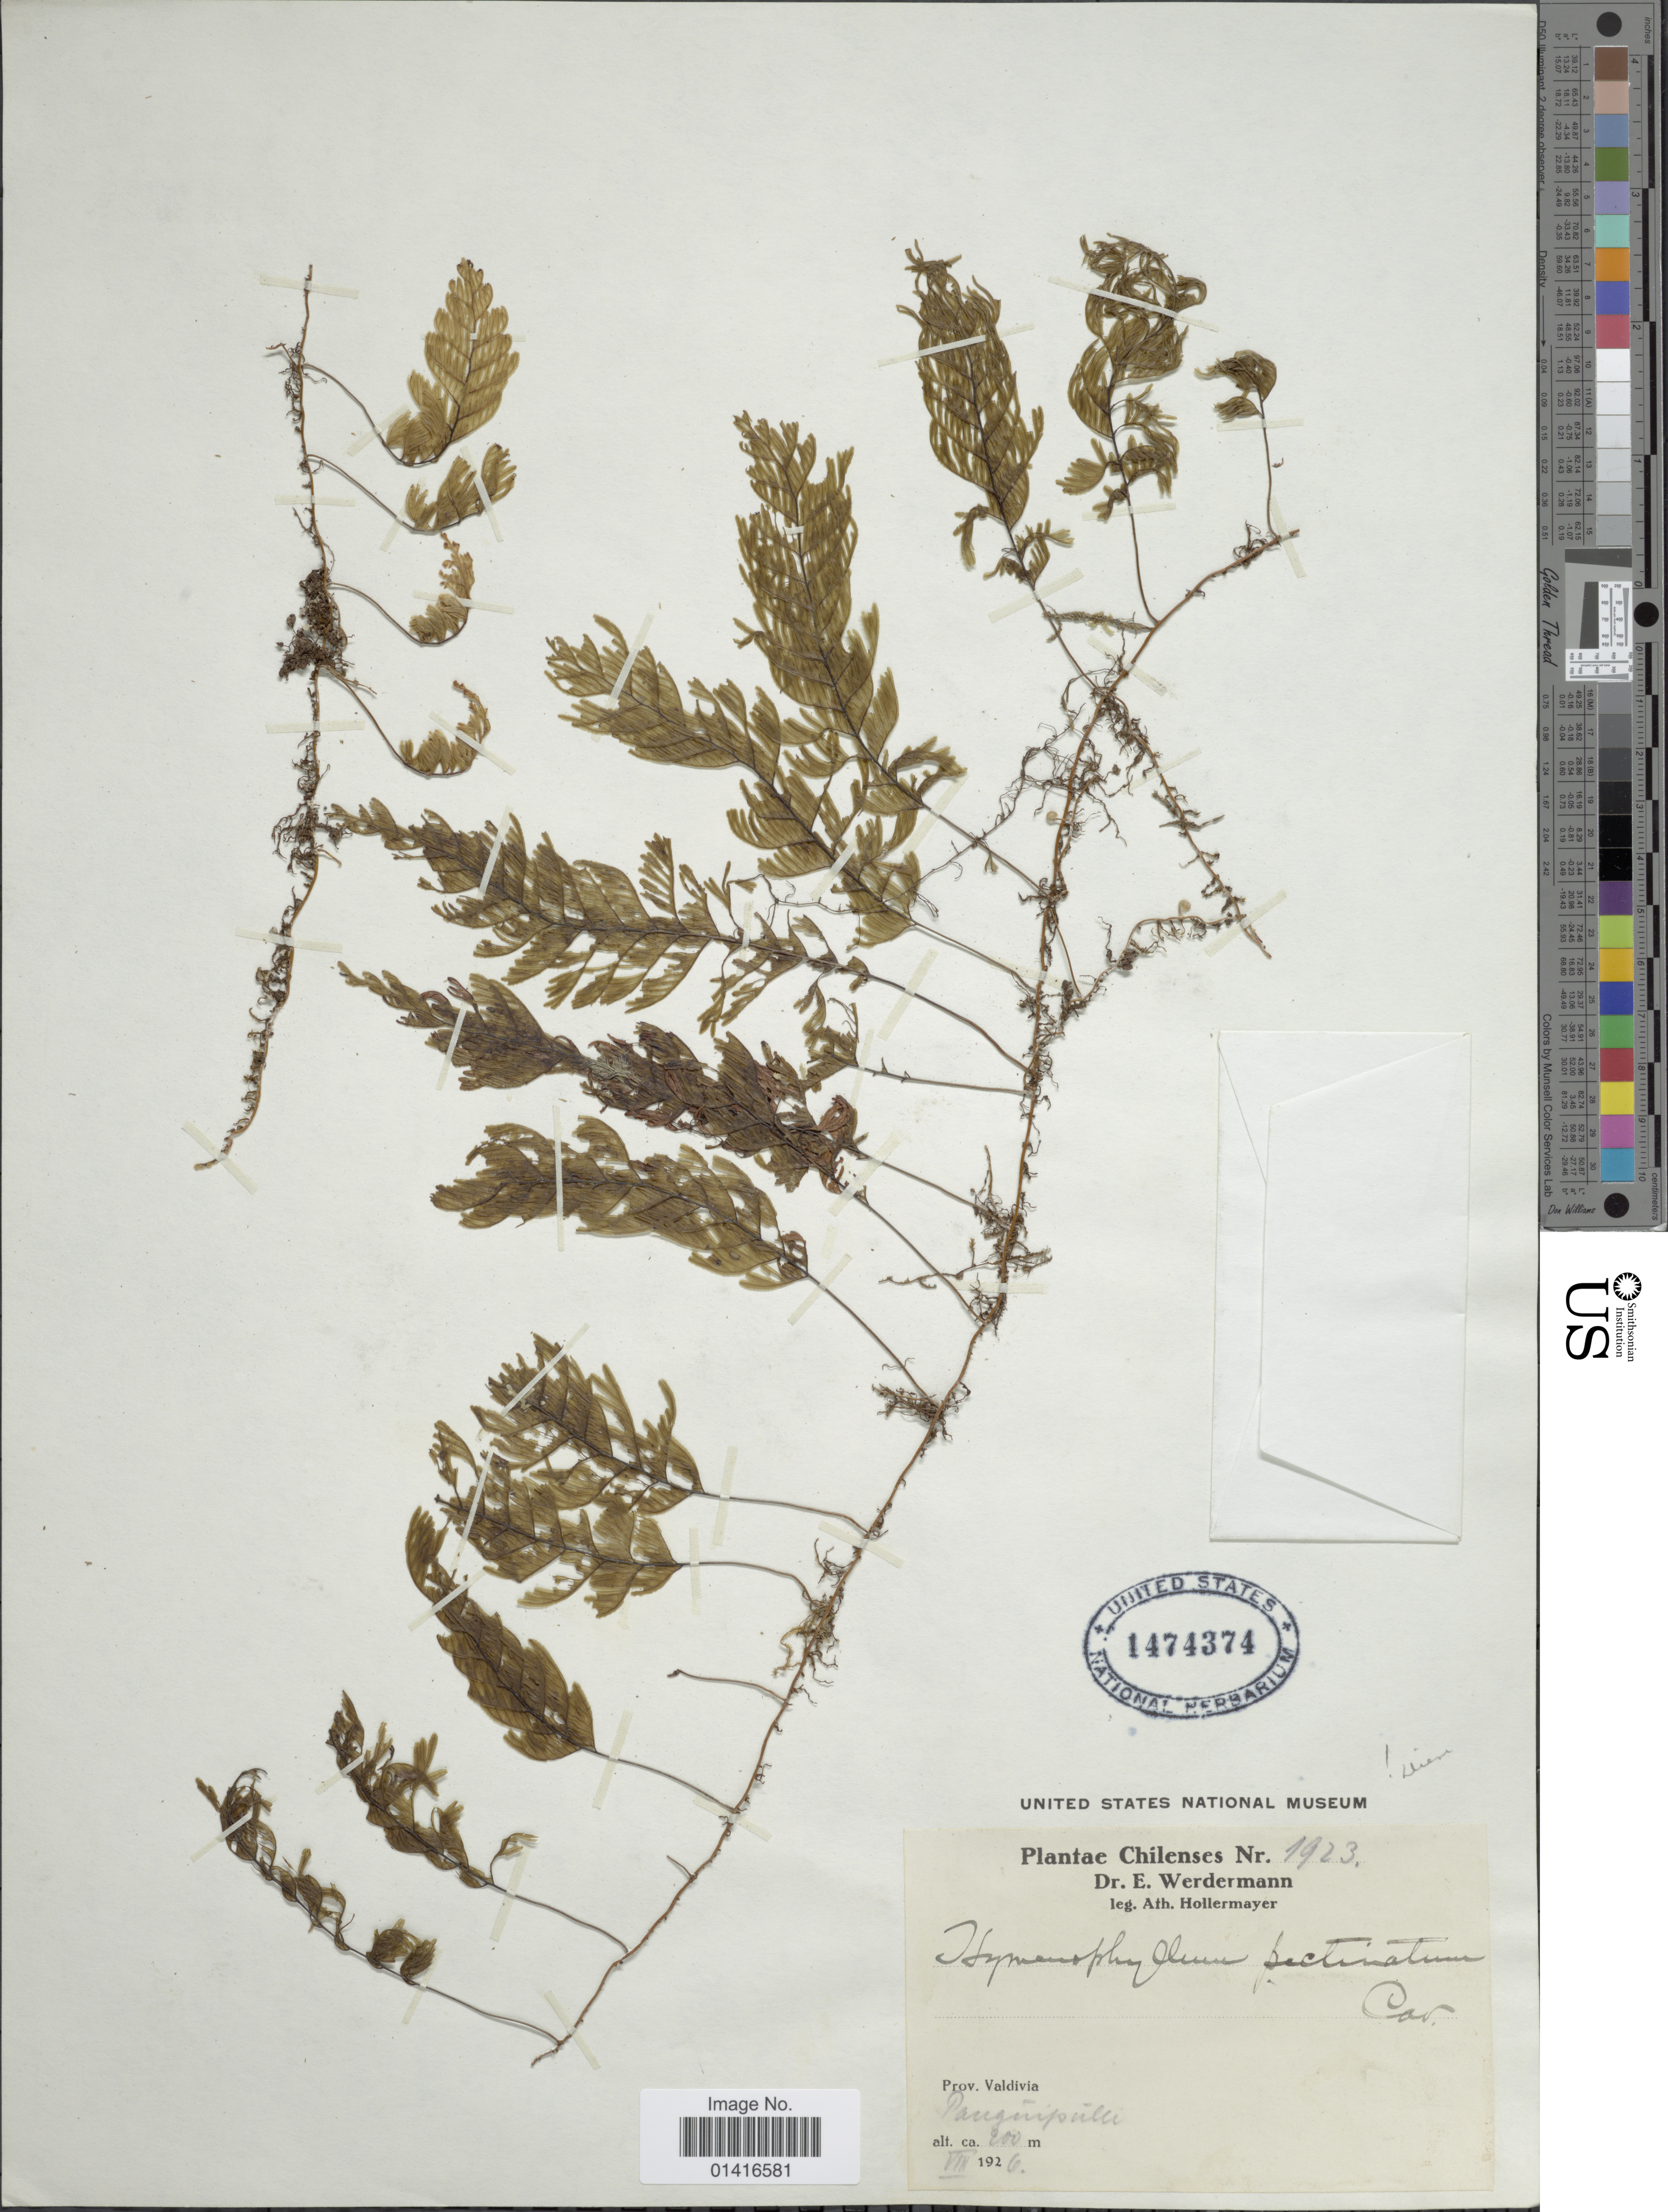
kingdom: Plantae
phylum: Tracheophyta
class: Polypodiopsida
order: Hymenophyllales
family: Hymenophyllaceae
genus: Hymenophyllum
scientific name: Hymenophyllum pectinatum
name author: Cav.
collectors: A. Hollermayer & E. Werdermann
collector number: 1923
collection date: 1926-07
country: Chile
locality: Prov. Valdivia. Panguipulli.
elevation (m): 200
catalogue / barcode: US 1474374